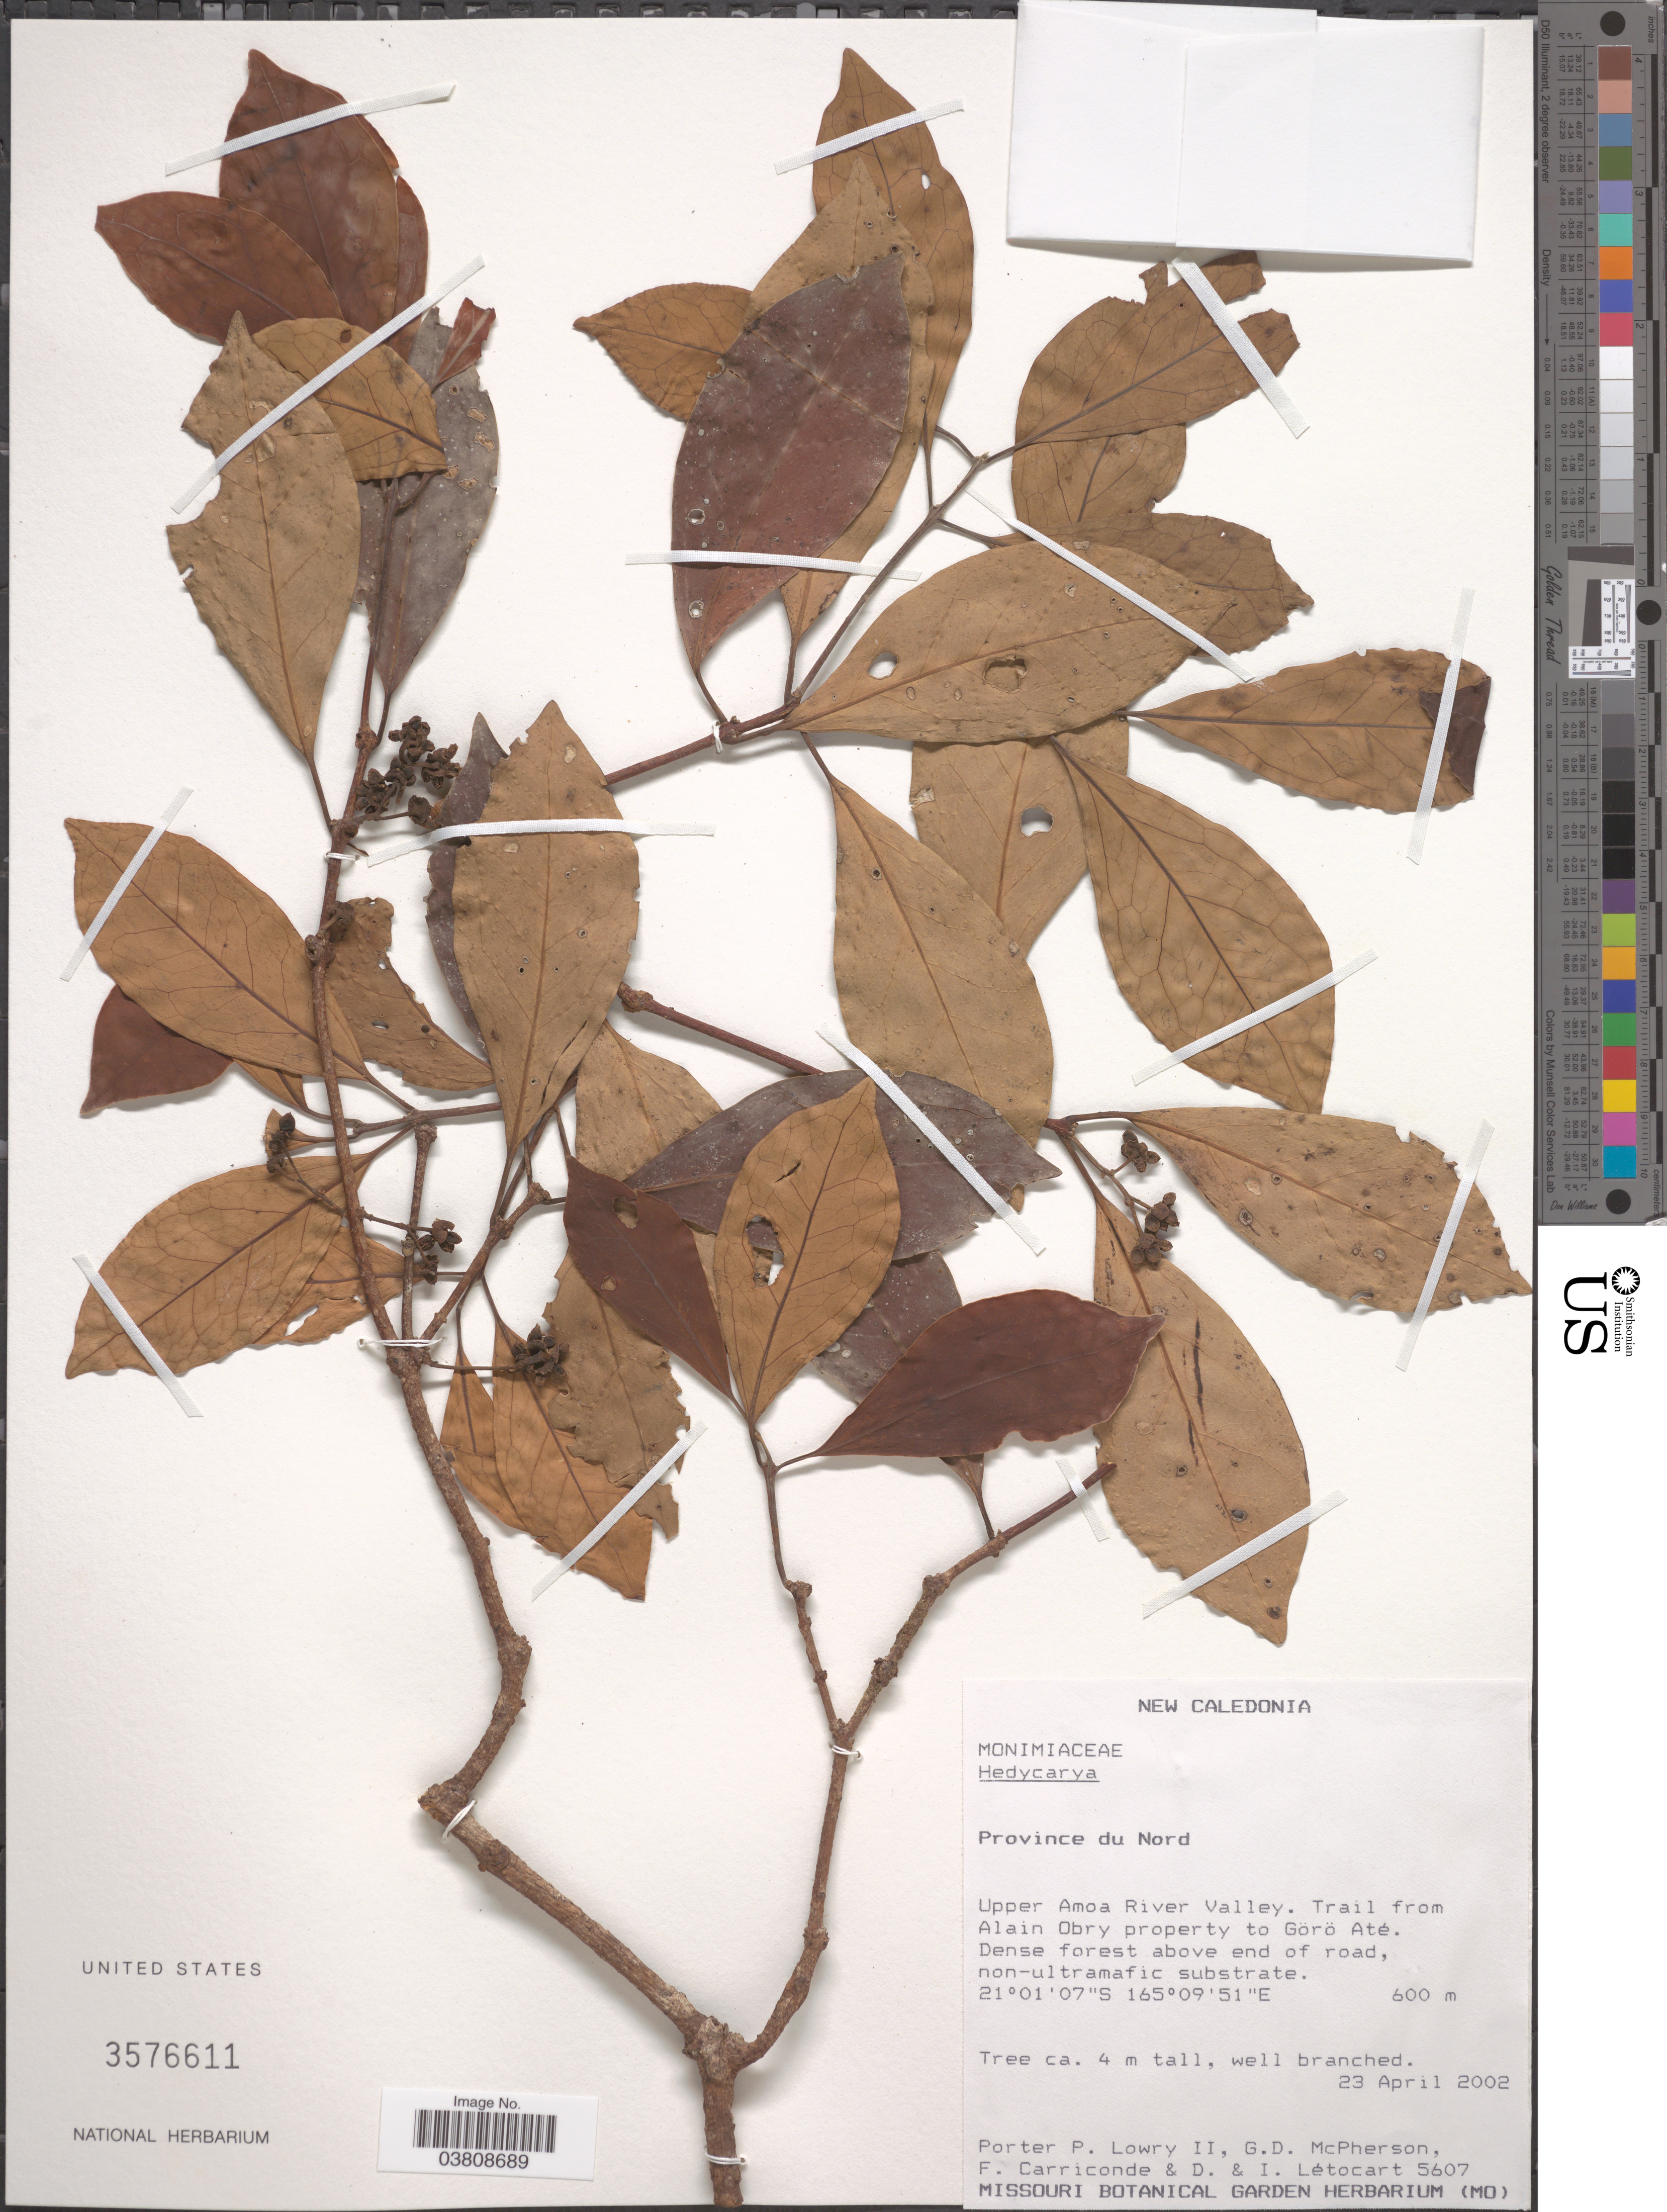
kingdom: Plantae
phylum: Tracheophyta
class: Magnoliopsida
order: Laurales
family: Monimiaceae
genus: Hedycarya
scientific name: Hedycarya sp.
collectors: P. P. Lowry, G. McPherson, F. Carriconde, D. Letocart & I. Letocart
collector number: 5607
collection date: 2002-04-23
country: New Caledonia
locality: Province du Nord. Upper Amoa River Valley. Trail from Alain Obry property to Görö Até.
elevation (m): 600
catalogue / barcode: US 3576611